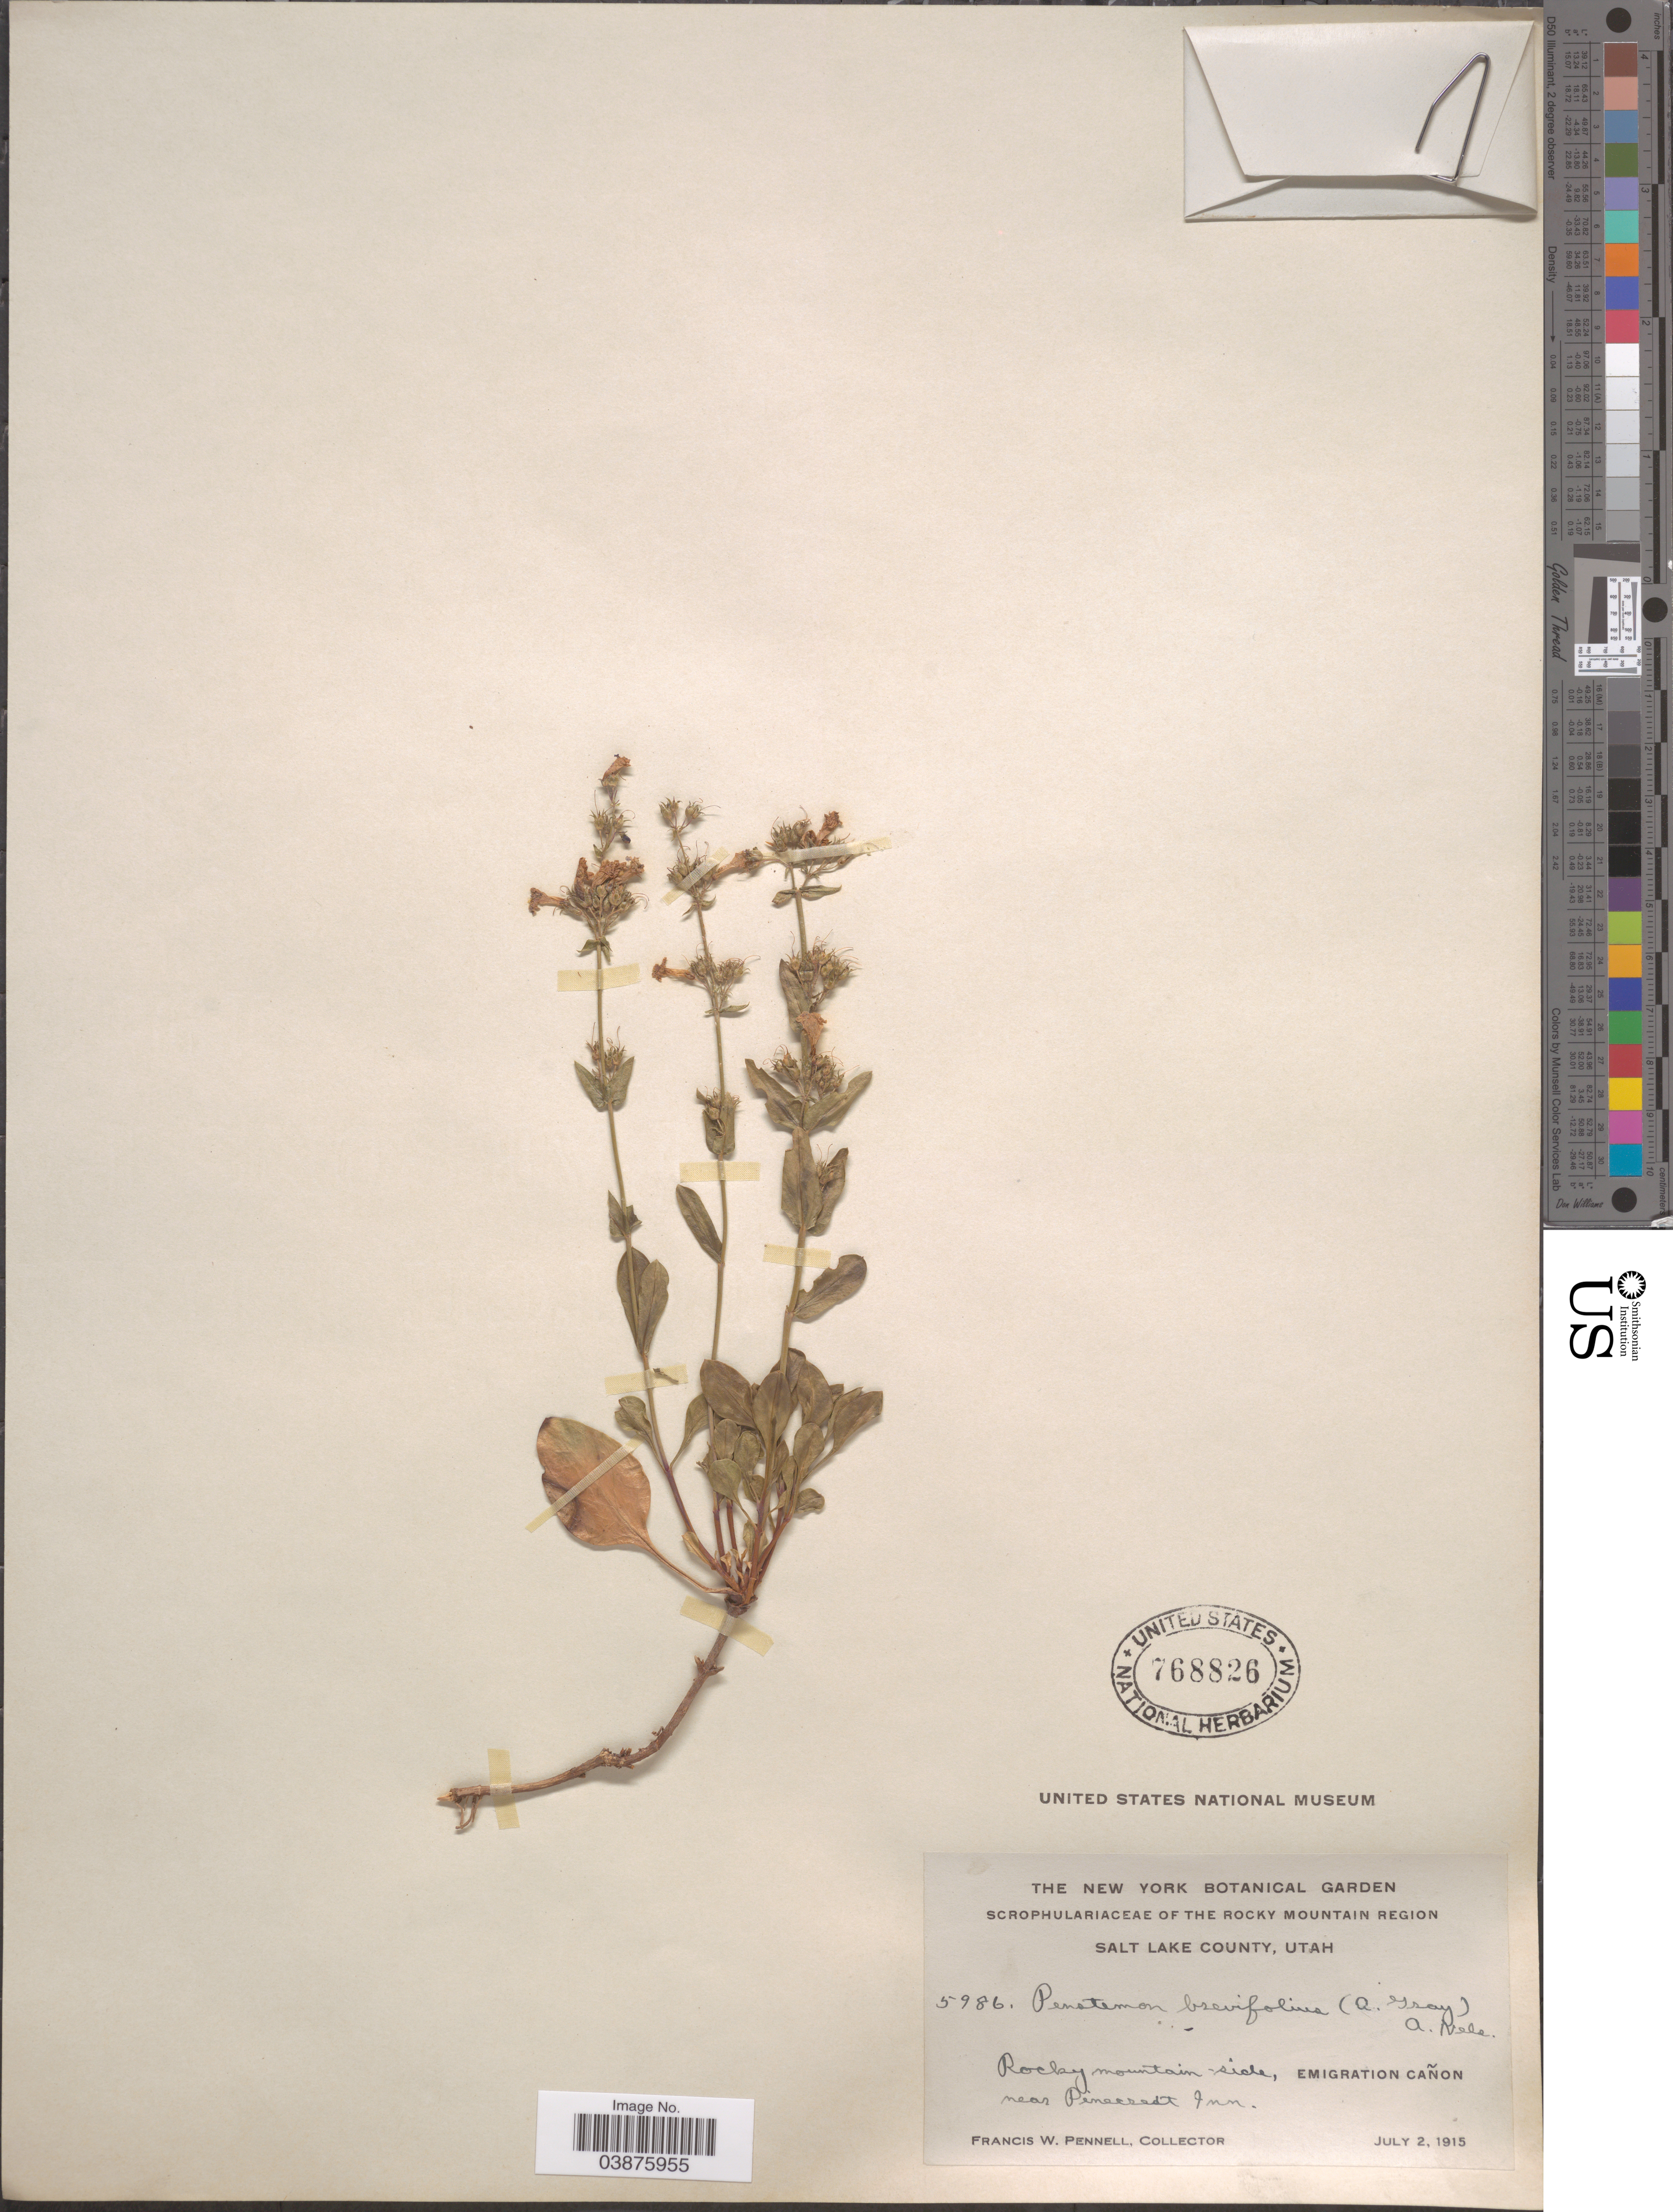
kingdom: Plantae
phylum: Tracheophyta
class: Magnoliopsida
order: Lamiales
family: Plantaginaceae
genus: Penstemon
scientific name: Penstemon humilis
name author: Nutt. ex A. Gray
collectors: F. W. Pennell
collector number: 5986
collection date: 1915-07-02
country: United States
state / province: Utah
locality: The Rocky Mountain Region. Salt Lake County. Emigration Cañon near Pinecrest Inn.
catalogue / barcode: US 768826